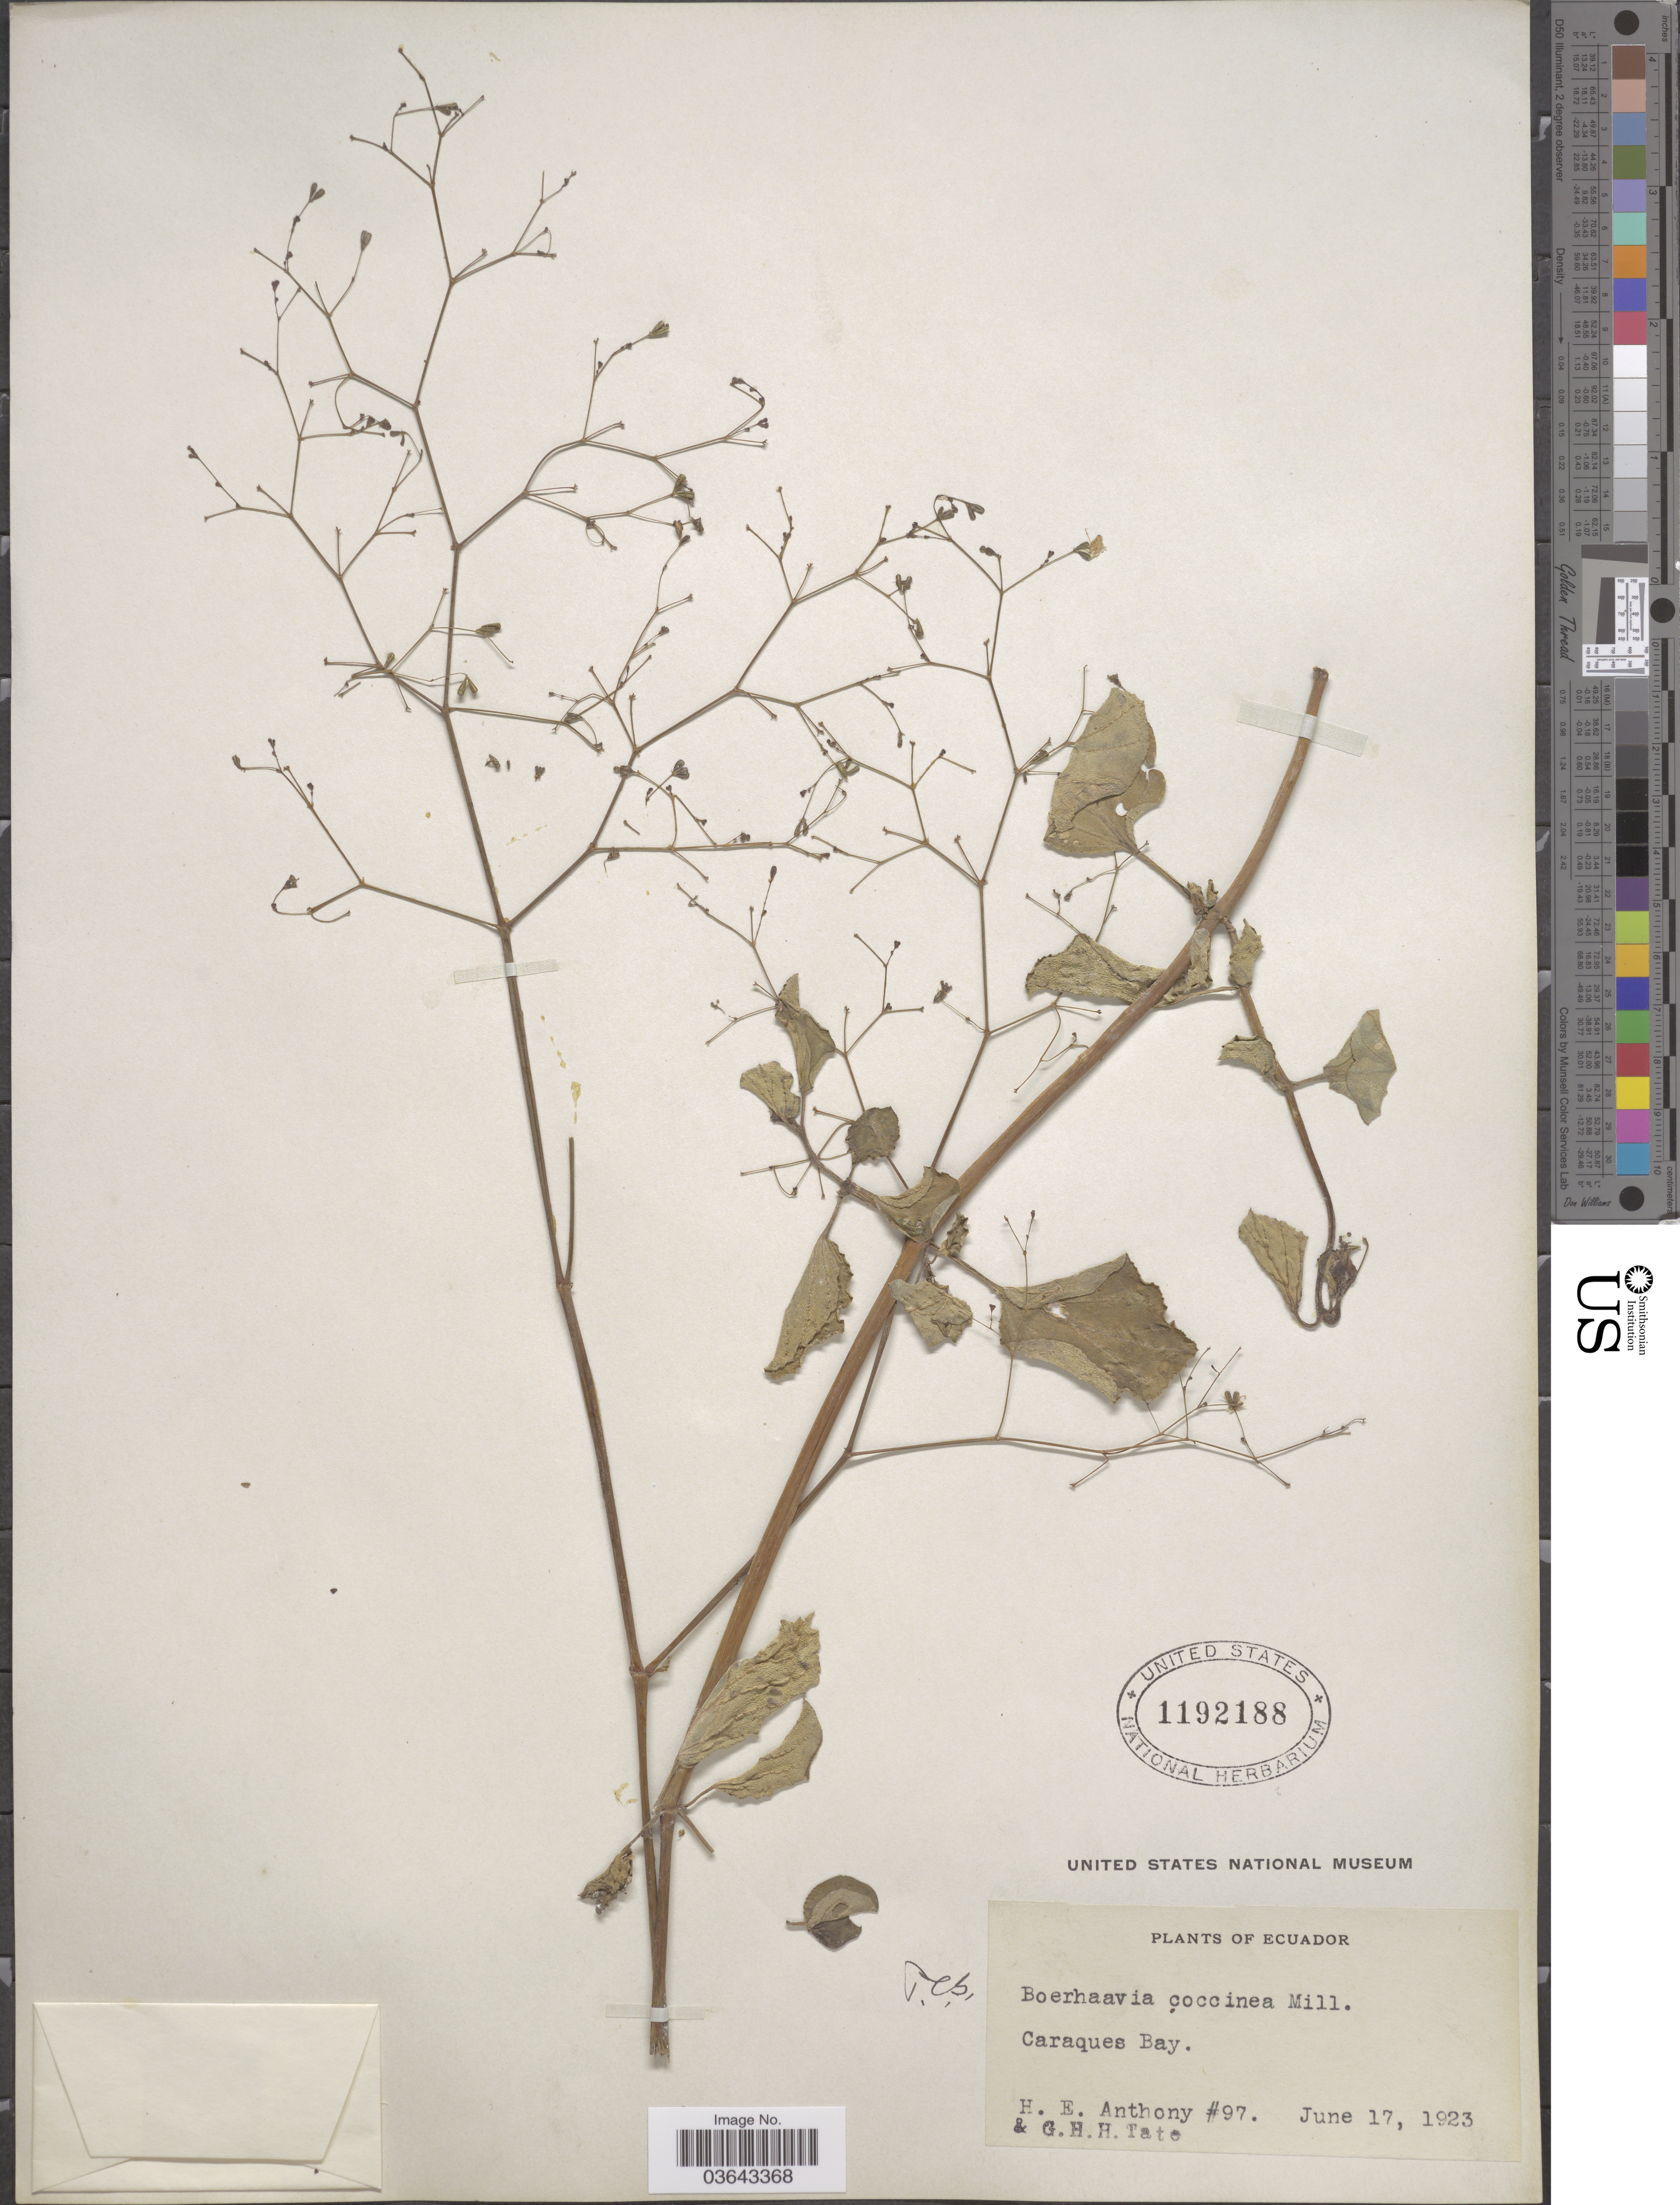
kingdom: Plantae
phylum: Tracheophyta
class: Magnoliopsida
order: Caryophyllales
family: Nyctaginaceae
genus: Boerhavia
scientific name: Boerhavia diffusa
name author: L.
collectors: H. E. Anthony & G. H. H.Tate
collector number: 97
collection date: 1923-06-17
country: Ecuador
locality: Caraques Bay.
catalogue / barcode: US 1192188